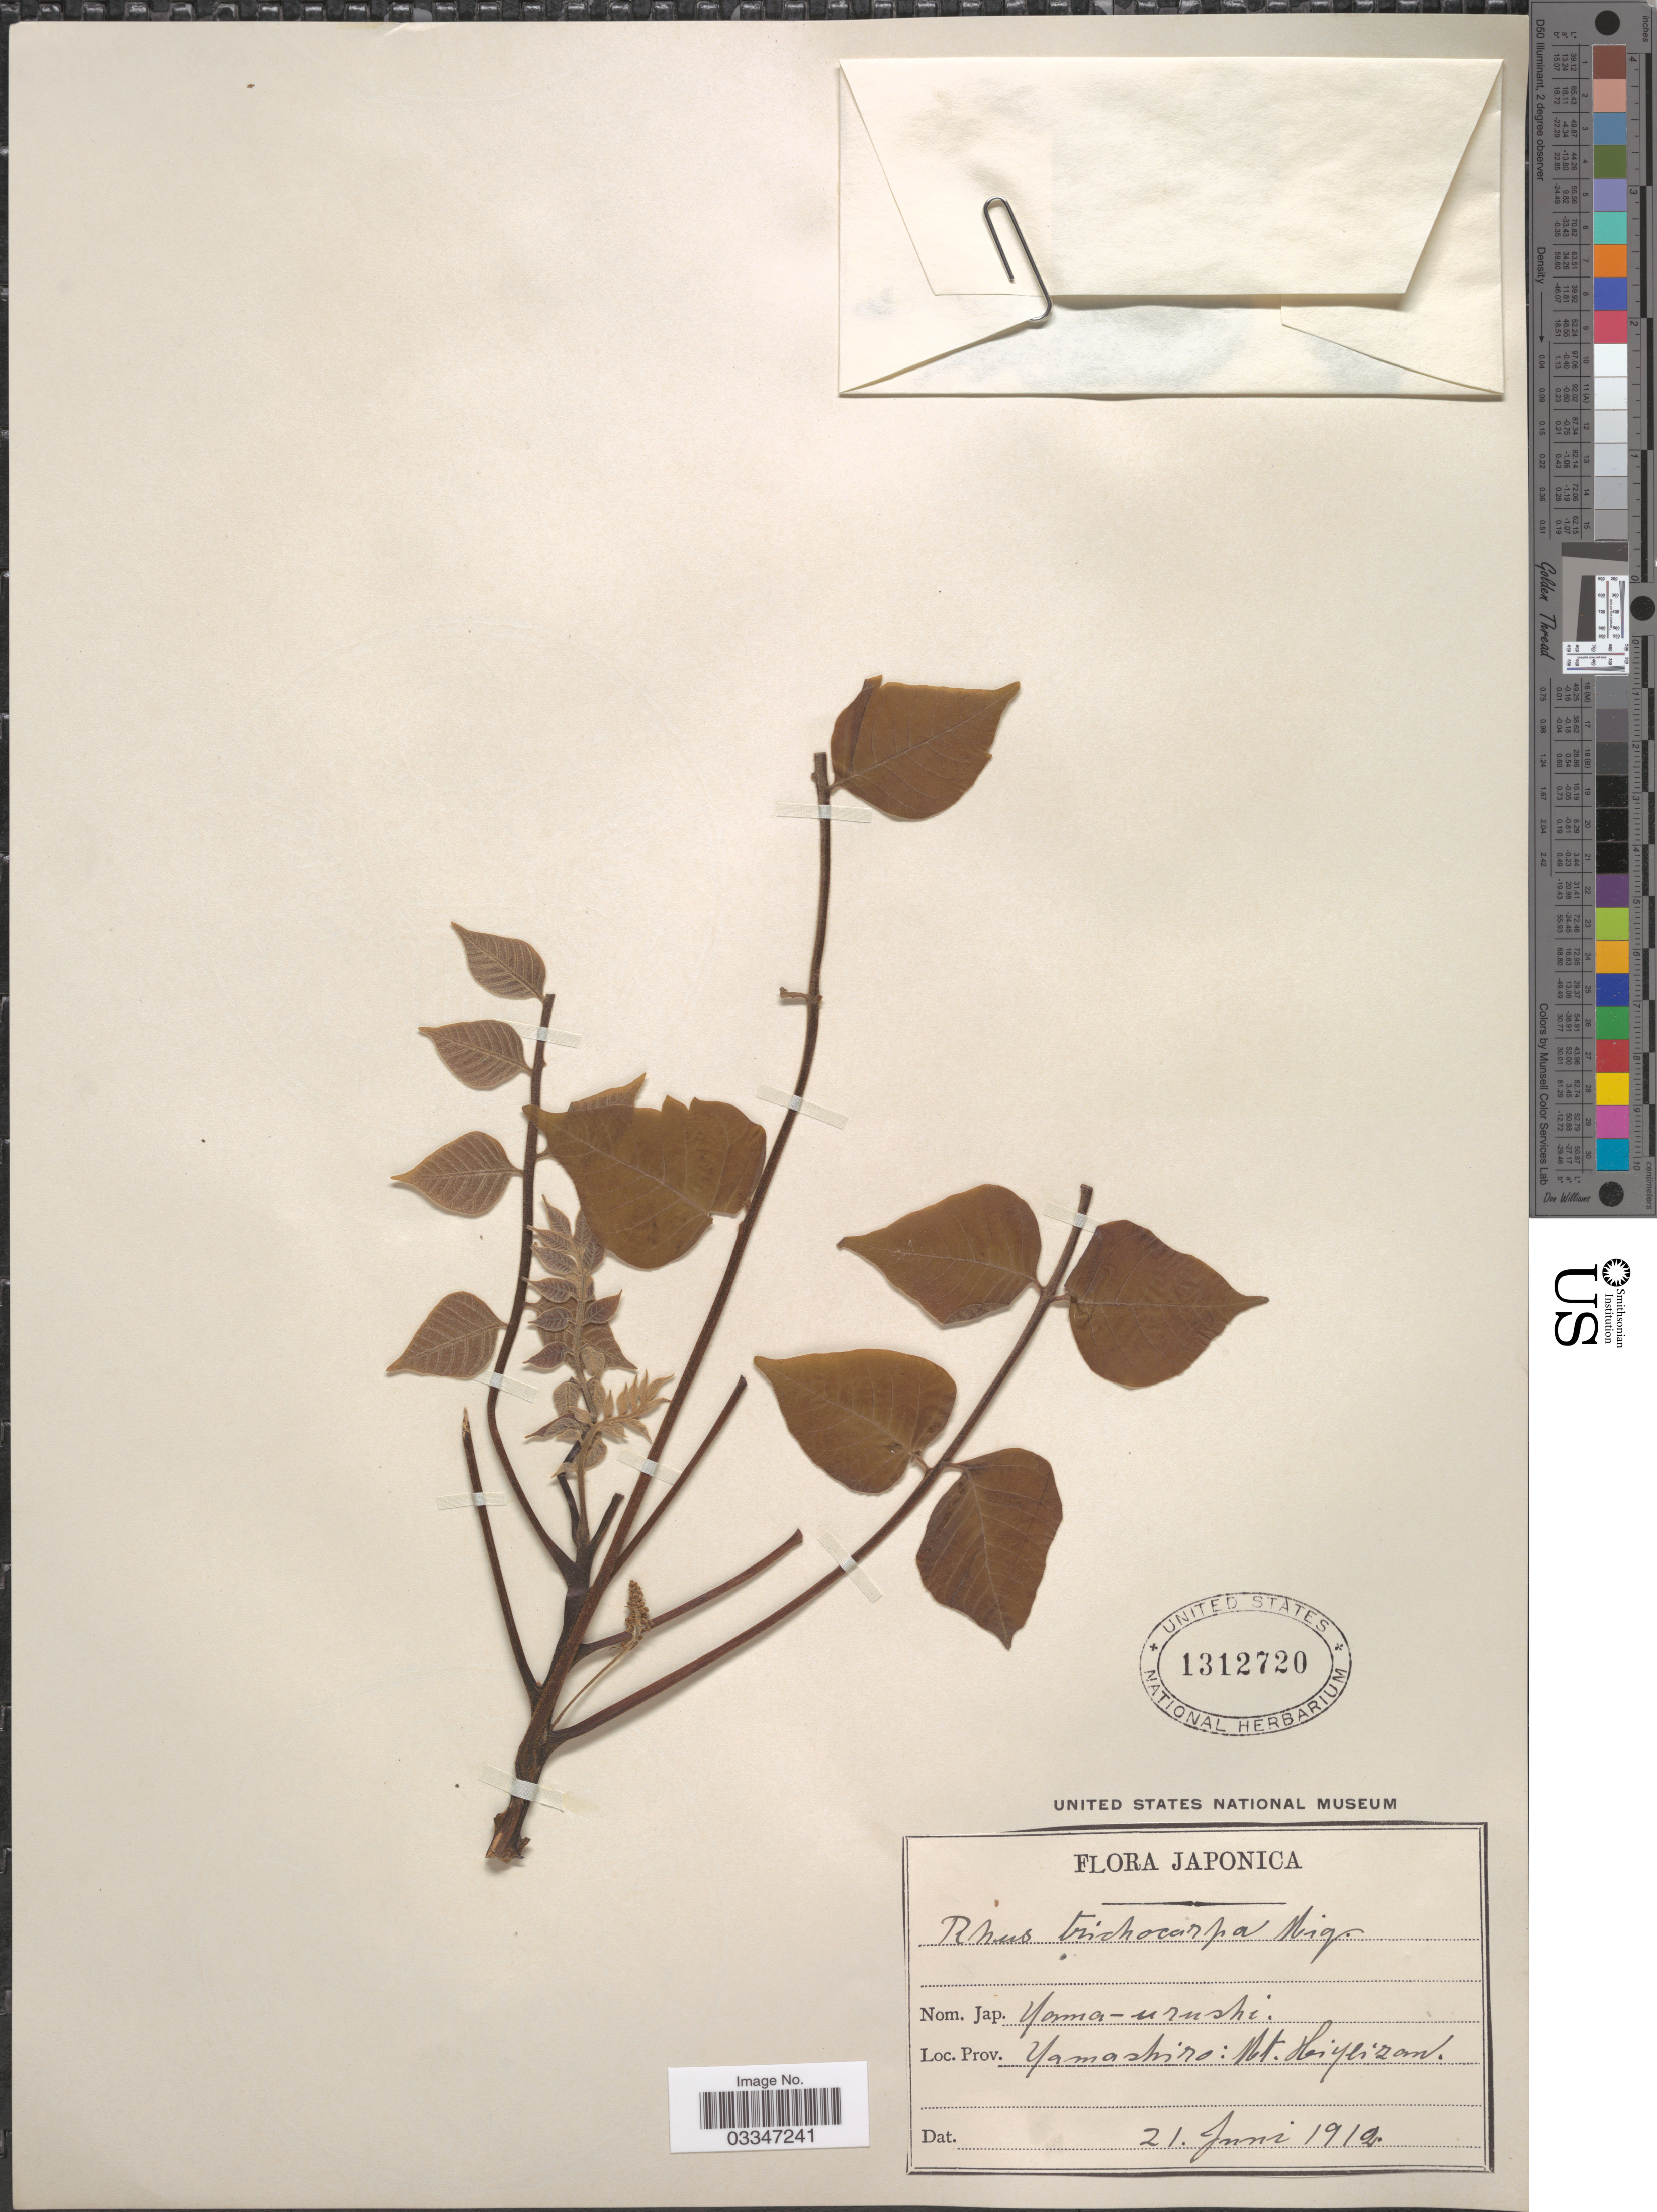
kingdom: Plantae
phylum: Tracheophyta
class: Magnoliopsida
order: Sapindales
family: Anacardiaceae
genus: Rhus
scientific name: Rhus trichocarpa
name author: Miq.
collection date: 1912-06-21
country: Japan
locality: Prov. Yamashiro: Mt. Heiyeisan.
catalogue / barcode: US 1312720